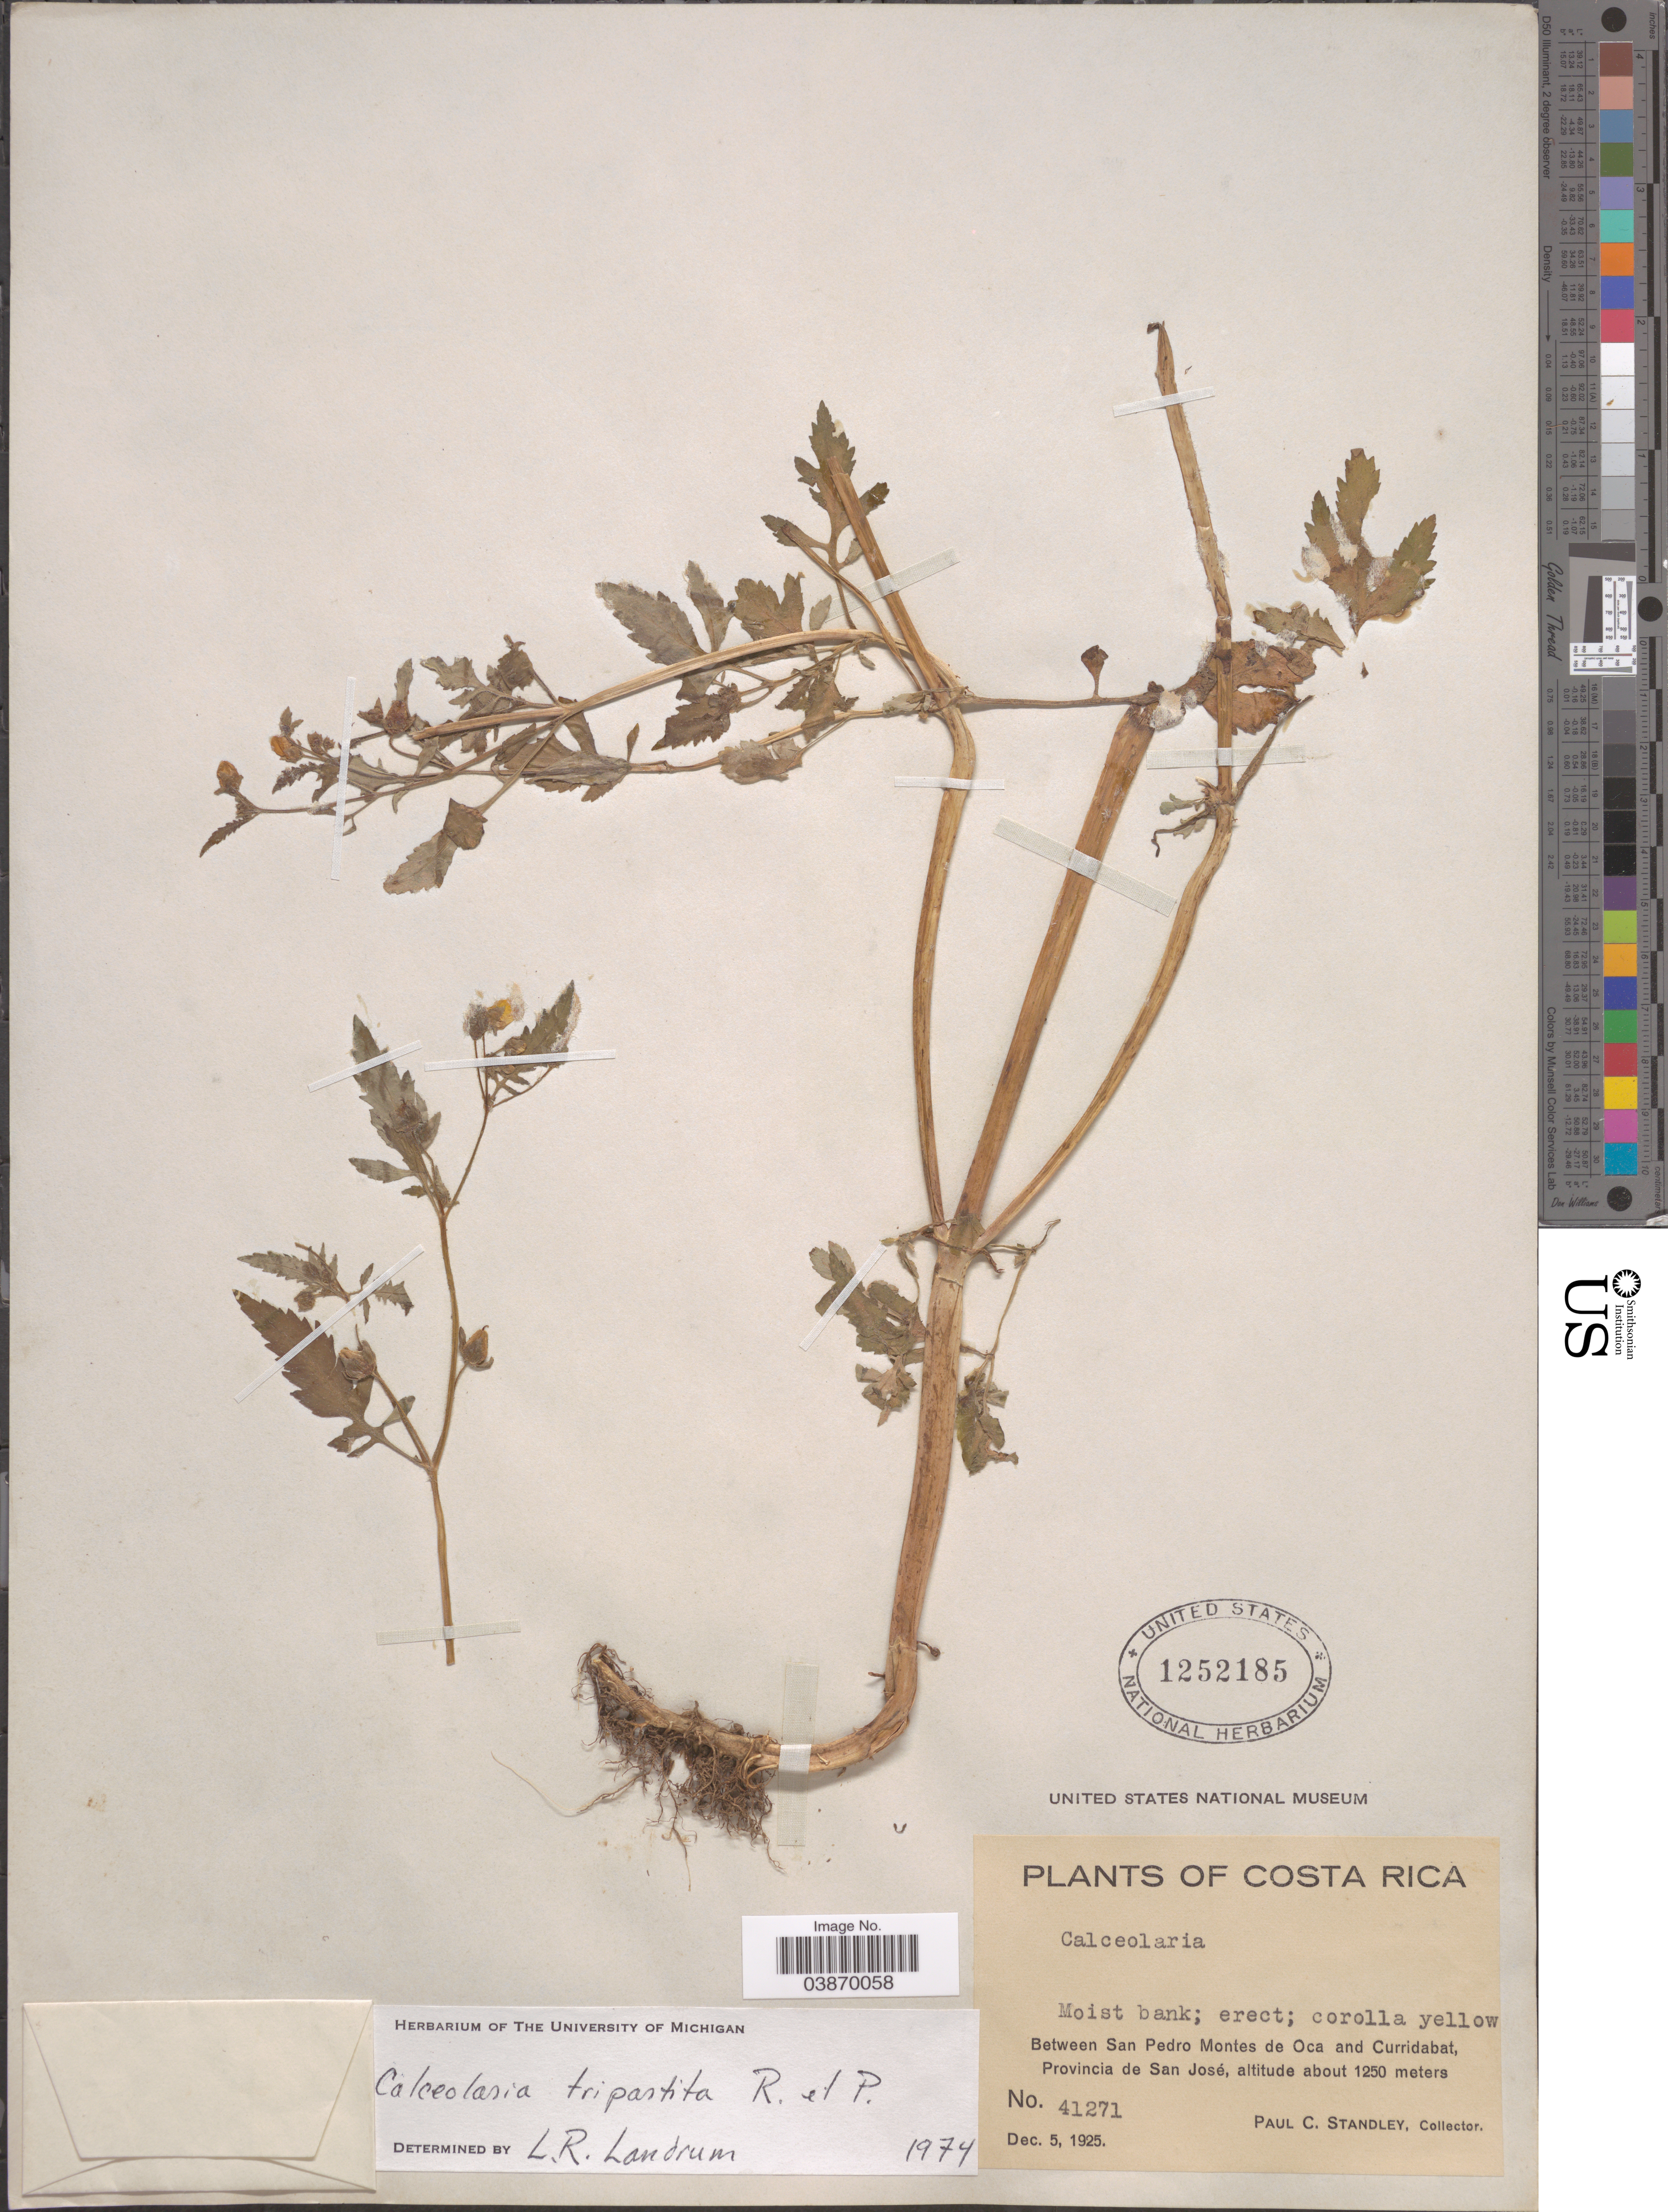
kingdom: Plantae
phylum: Tracheophyta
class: Magnoliopsida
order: Lamiales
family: Calceolariaceae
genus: Calceolaria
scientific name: Calceolaria tripartita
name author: Ruiz & Pav.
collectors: P. C. Standley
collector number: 41271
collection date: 1925-12-05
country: Costa Rica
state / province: San José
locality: Between San Pedro Montes de Oca and Curridabat.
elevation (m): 1250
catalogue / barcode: US 1252185